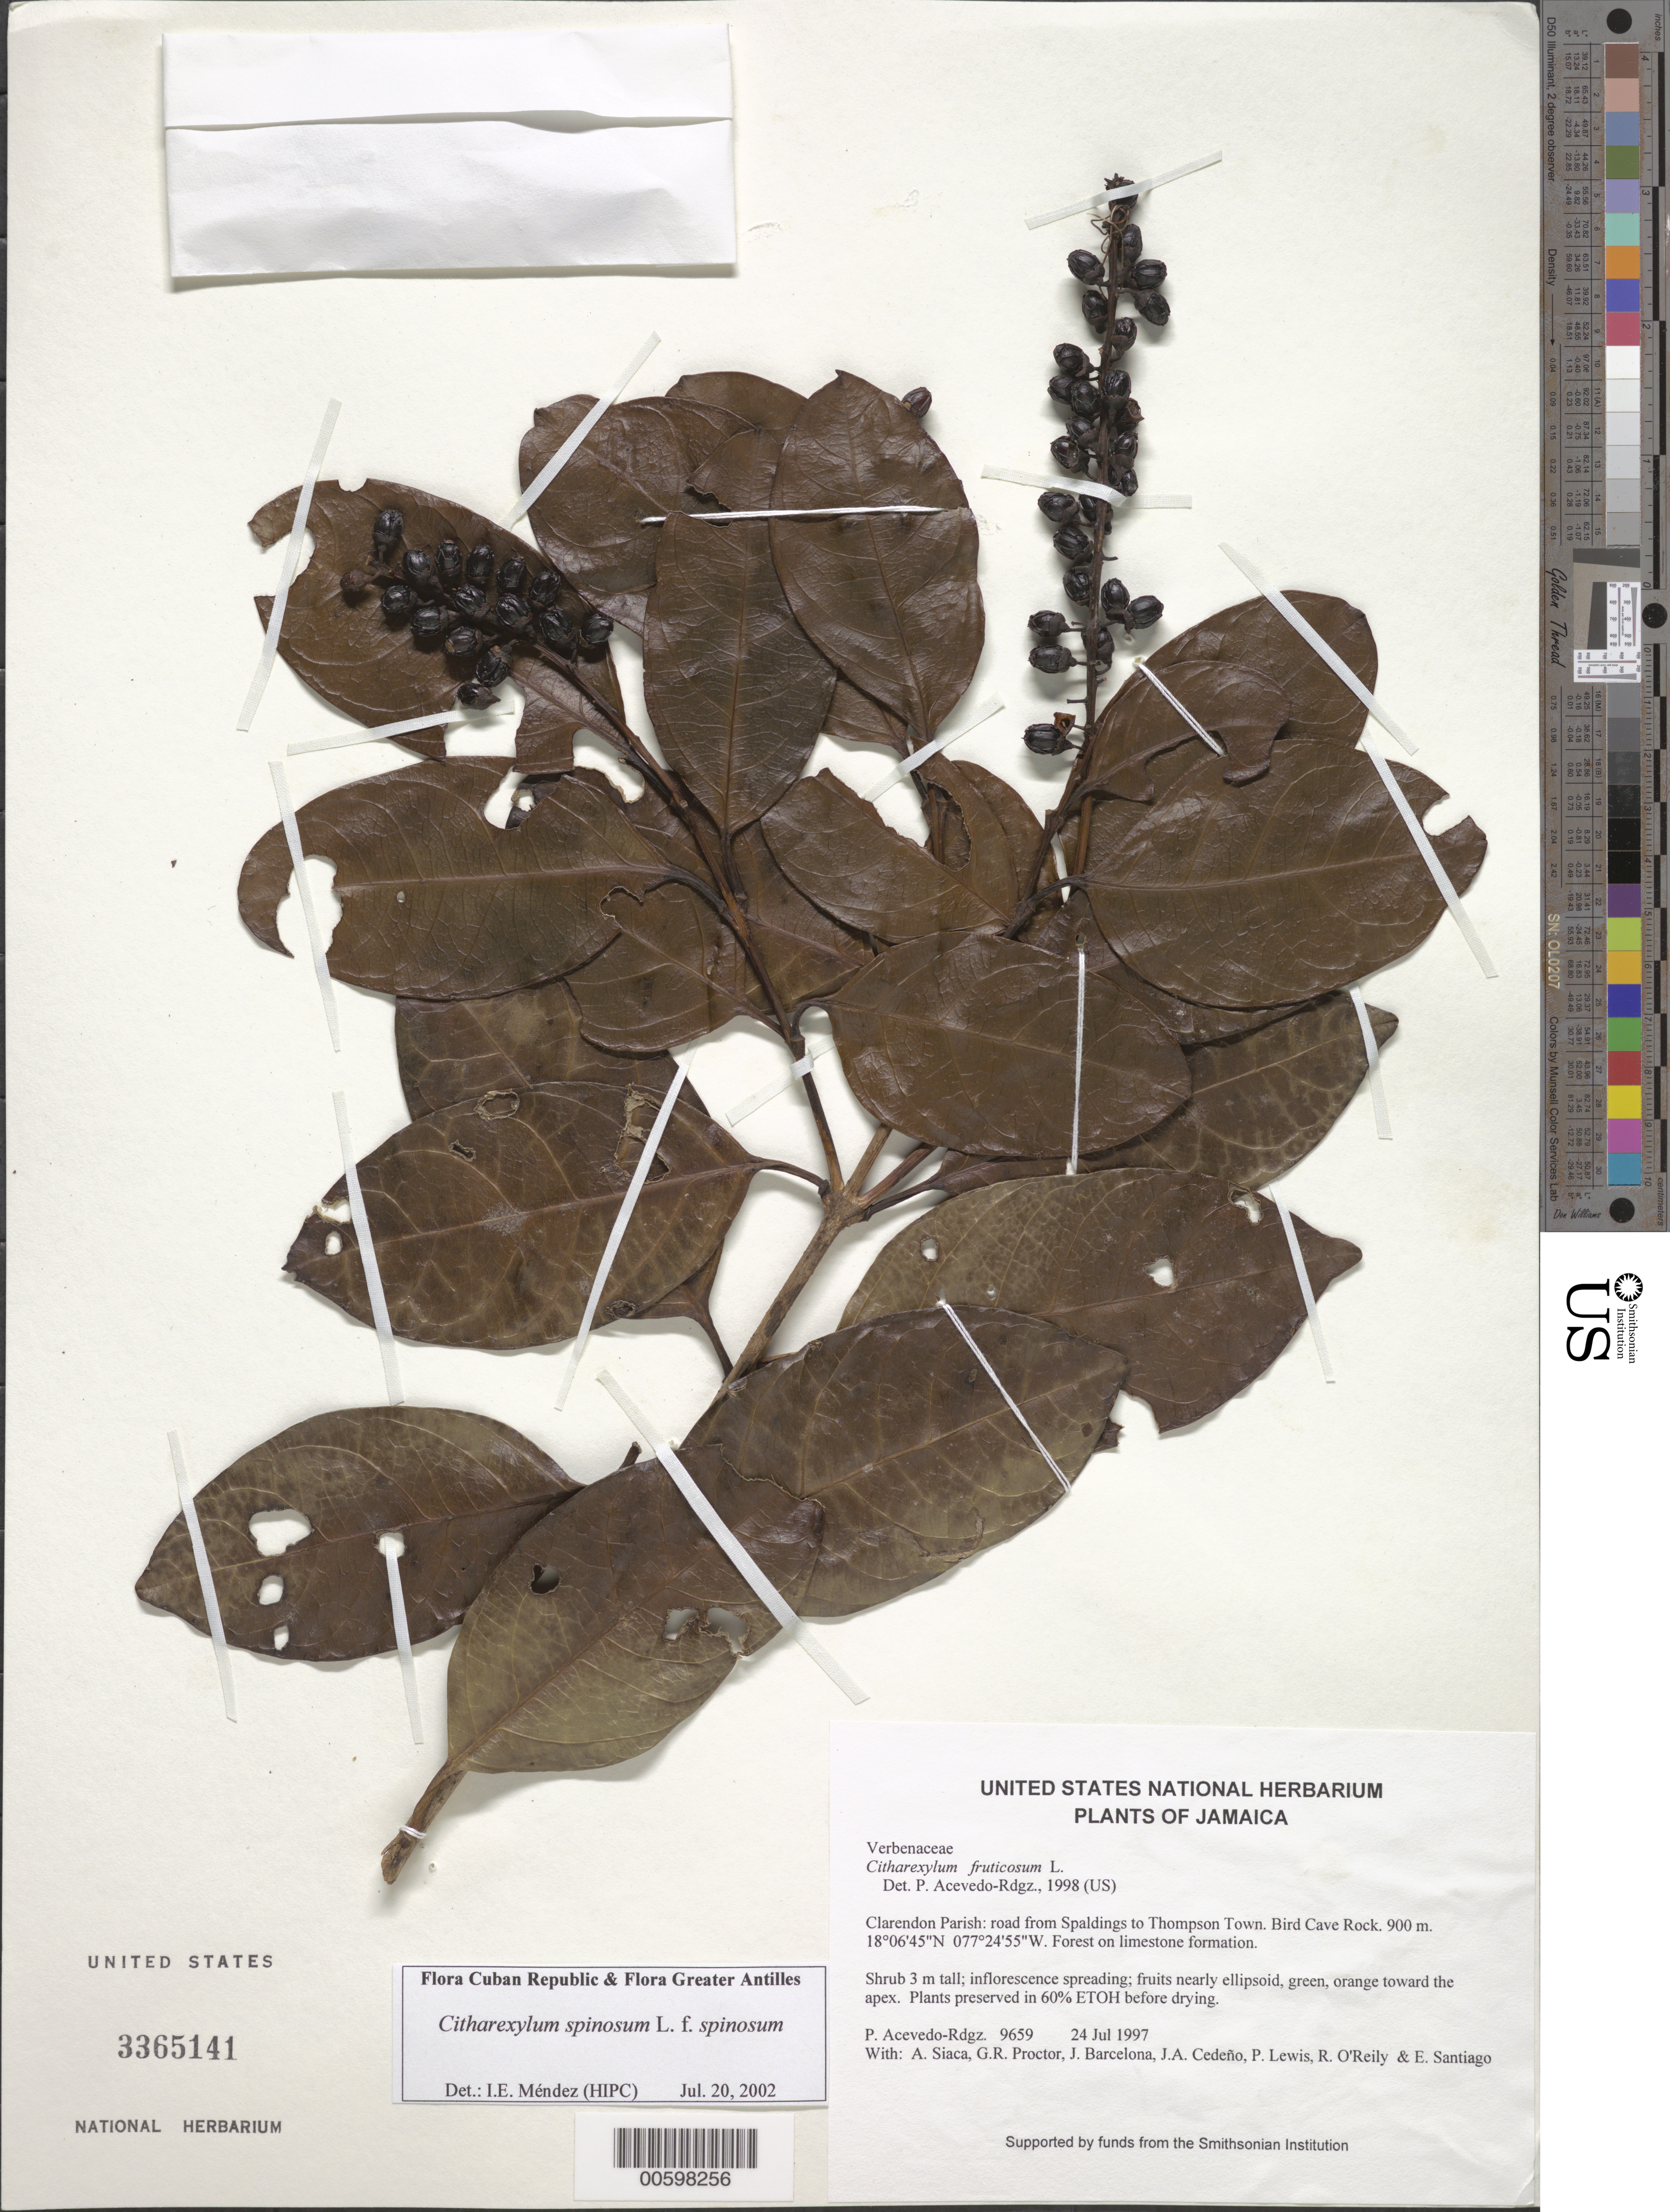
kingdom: Plantae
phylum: Tracheophyta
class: Magnoliopsida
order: Lamiales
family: Verbenaceae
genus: Citharexylum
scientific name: Citharexylum fruticosum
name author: L.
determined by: Acevedo-Rodríguez, P., (BOT), Smithsonian Institution - National Museum of Natural History (UNITED STATES)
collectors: P. Acevedo-Rodr., A. Siaca, G. R. Proctor, J. Barcelona, J. A. Cedeño M., P. Lewis & R. O'Reilly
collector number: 9659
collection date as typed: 24 Jul 1997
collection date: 1997-07-24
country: Jamaica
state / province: Clarendon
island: Jamaica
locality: Clarendon Parish: road from Spaldings to Thompson Town. Bird Cave Rock.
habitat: Forest on limestone formation.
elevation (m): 900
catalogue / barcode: US 3365141